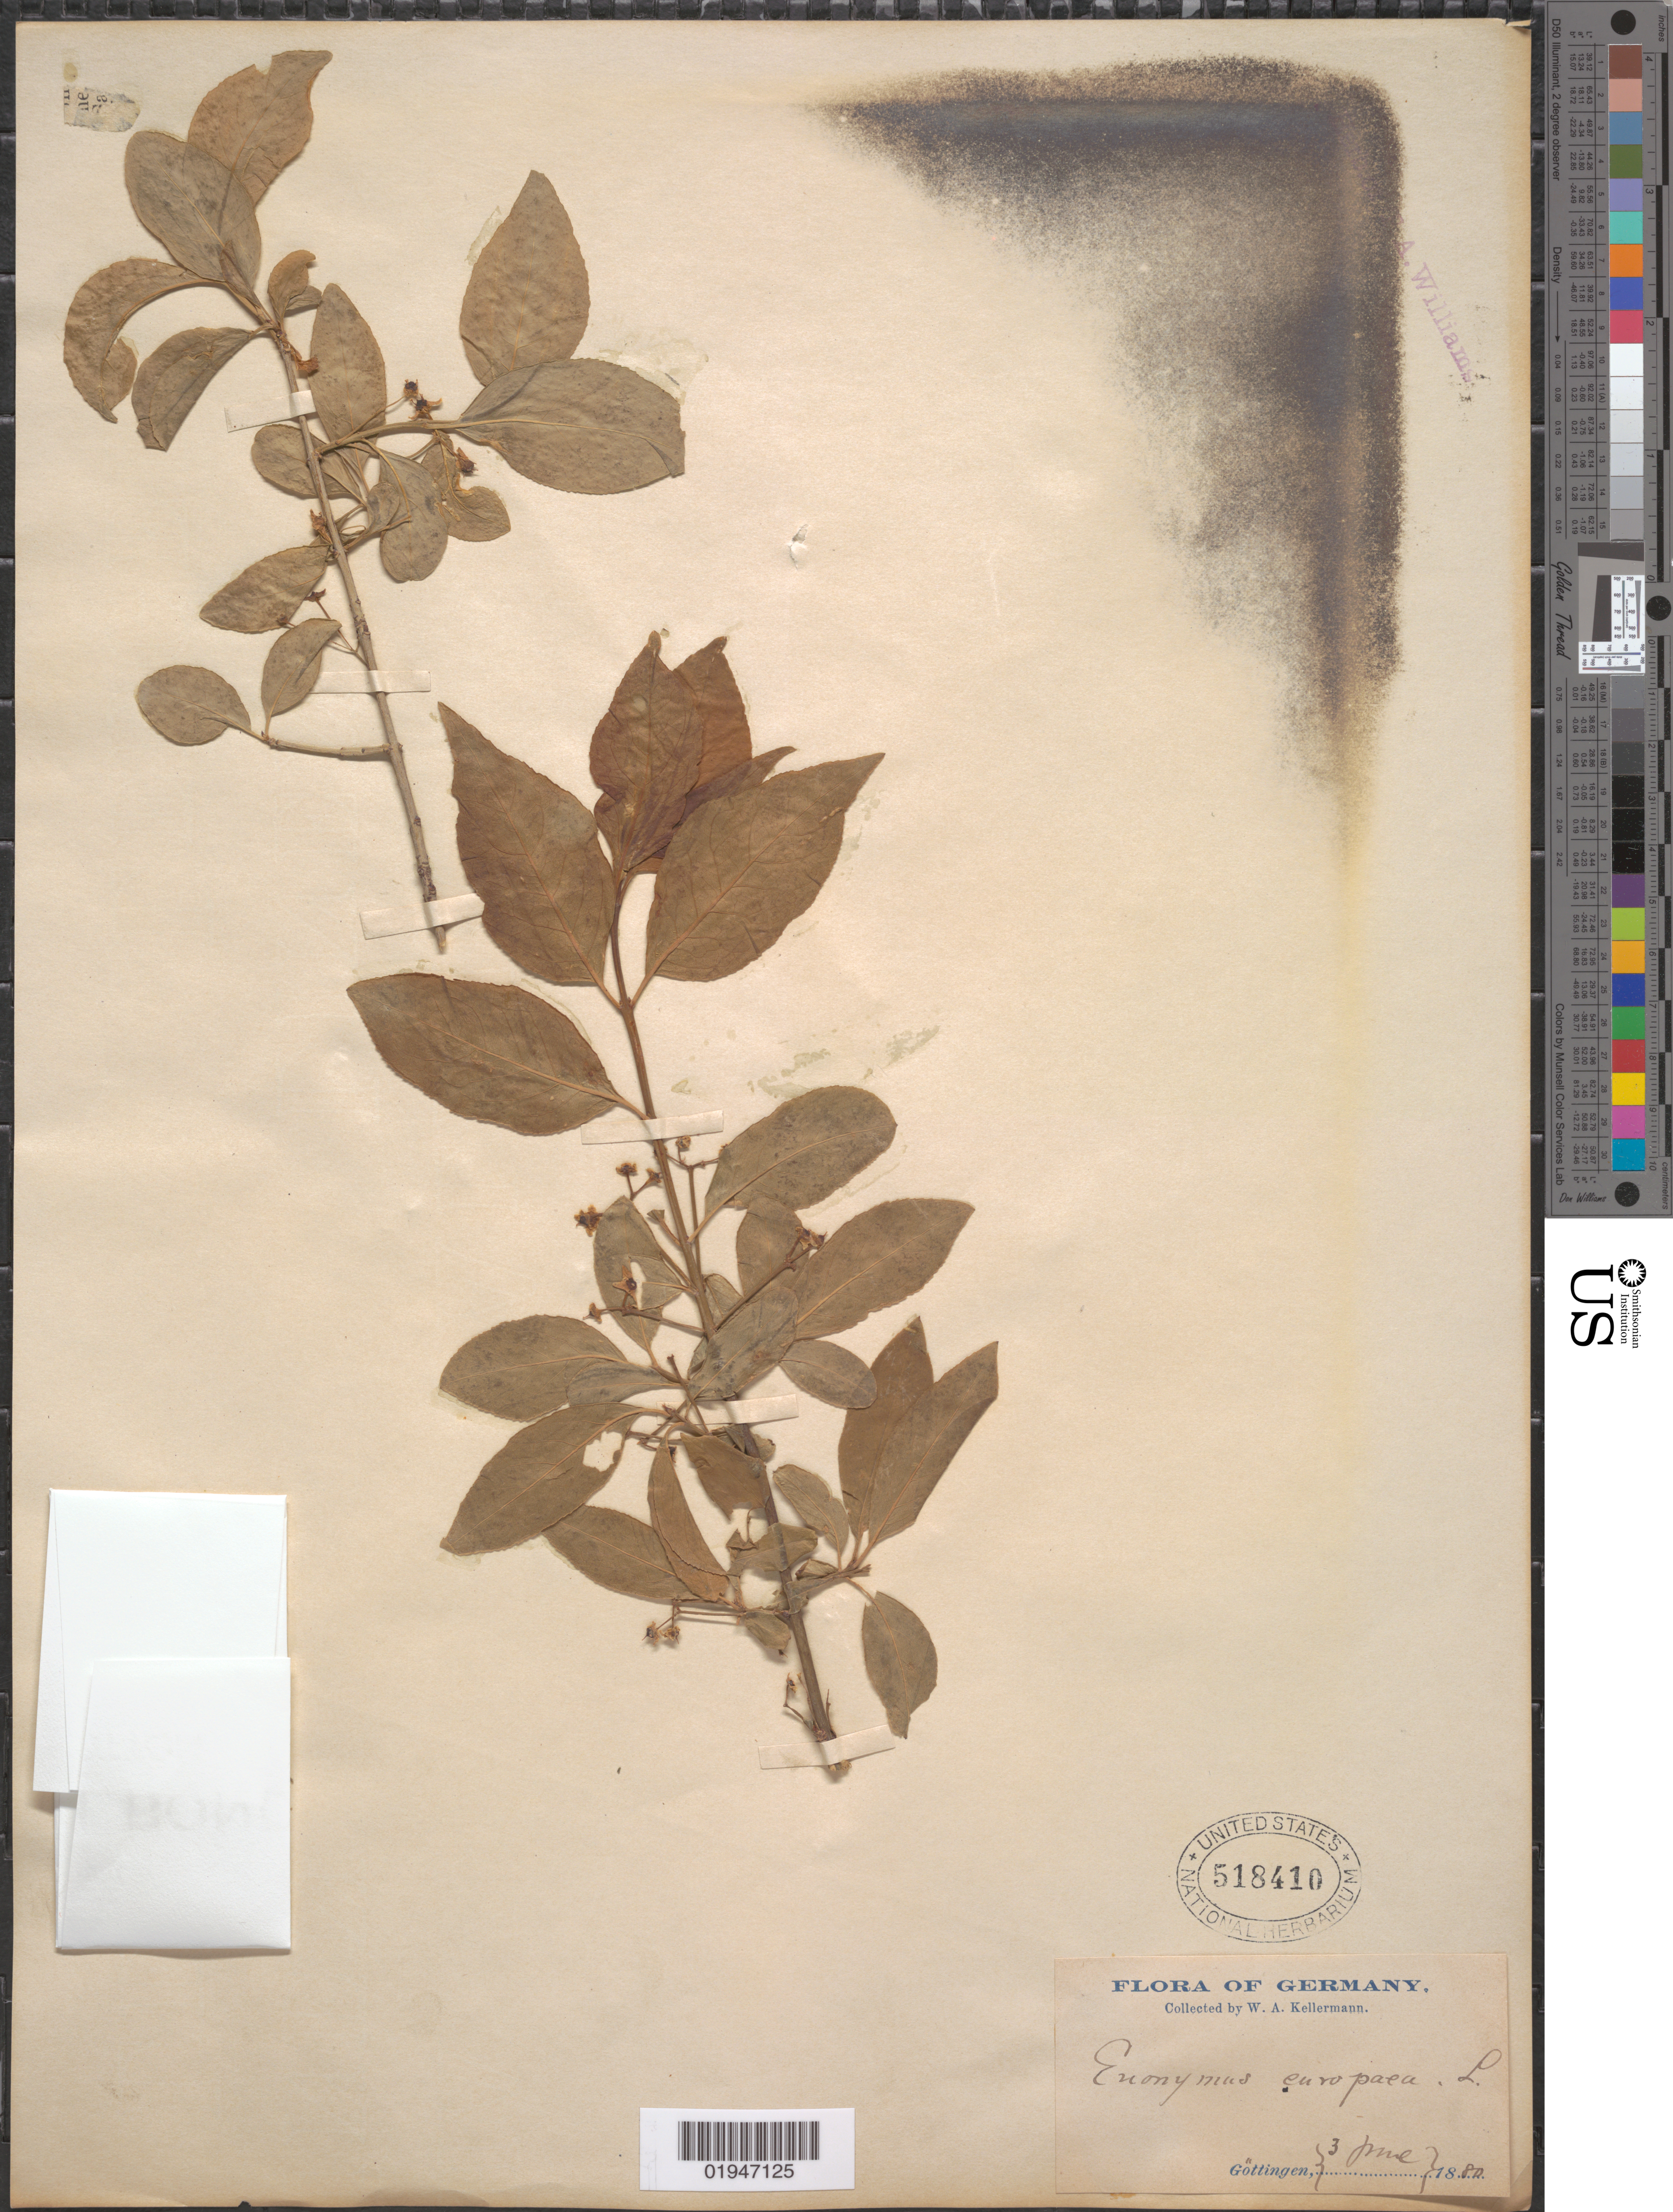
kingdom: Plantae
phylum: Tracheophyta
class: Magnoliopsida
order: Celastrales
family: Celastraceae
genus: Euonymus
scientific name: Euonymus europaeus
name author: L.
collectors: W. A. Kellermann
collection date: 1880-06-03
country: Germany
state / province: Niedersachsen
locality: Göttingen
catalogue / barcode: US 518410